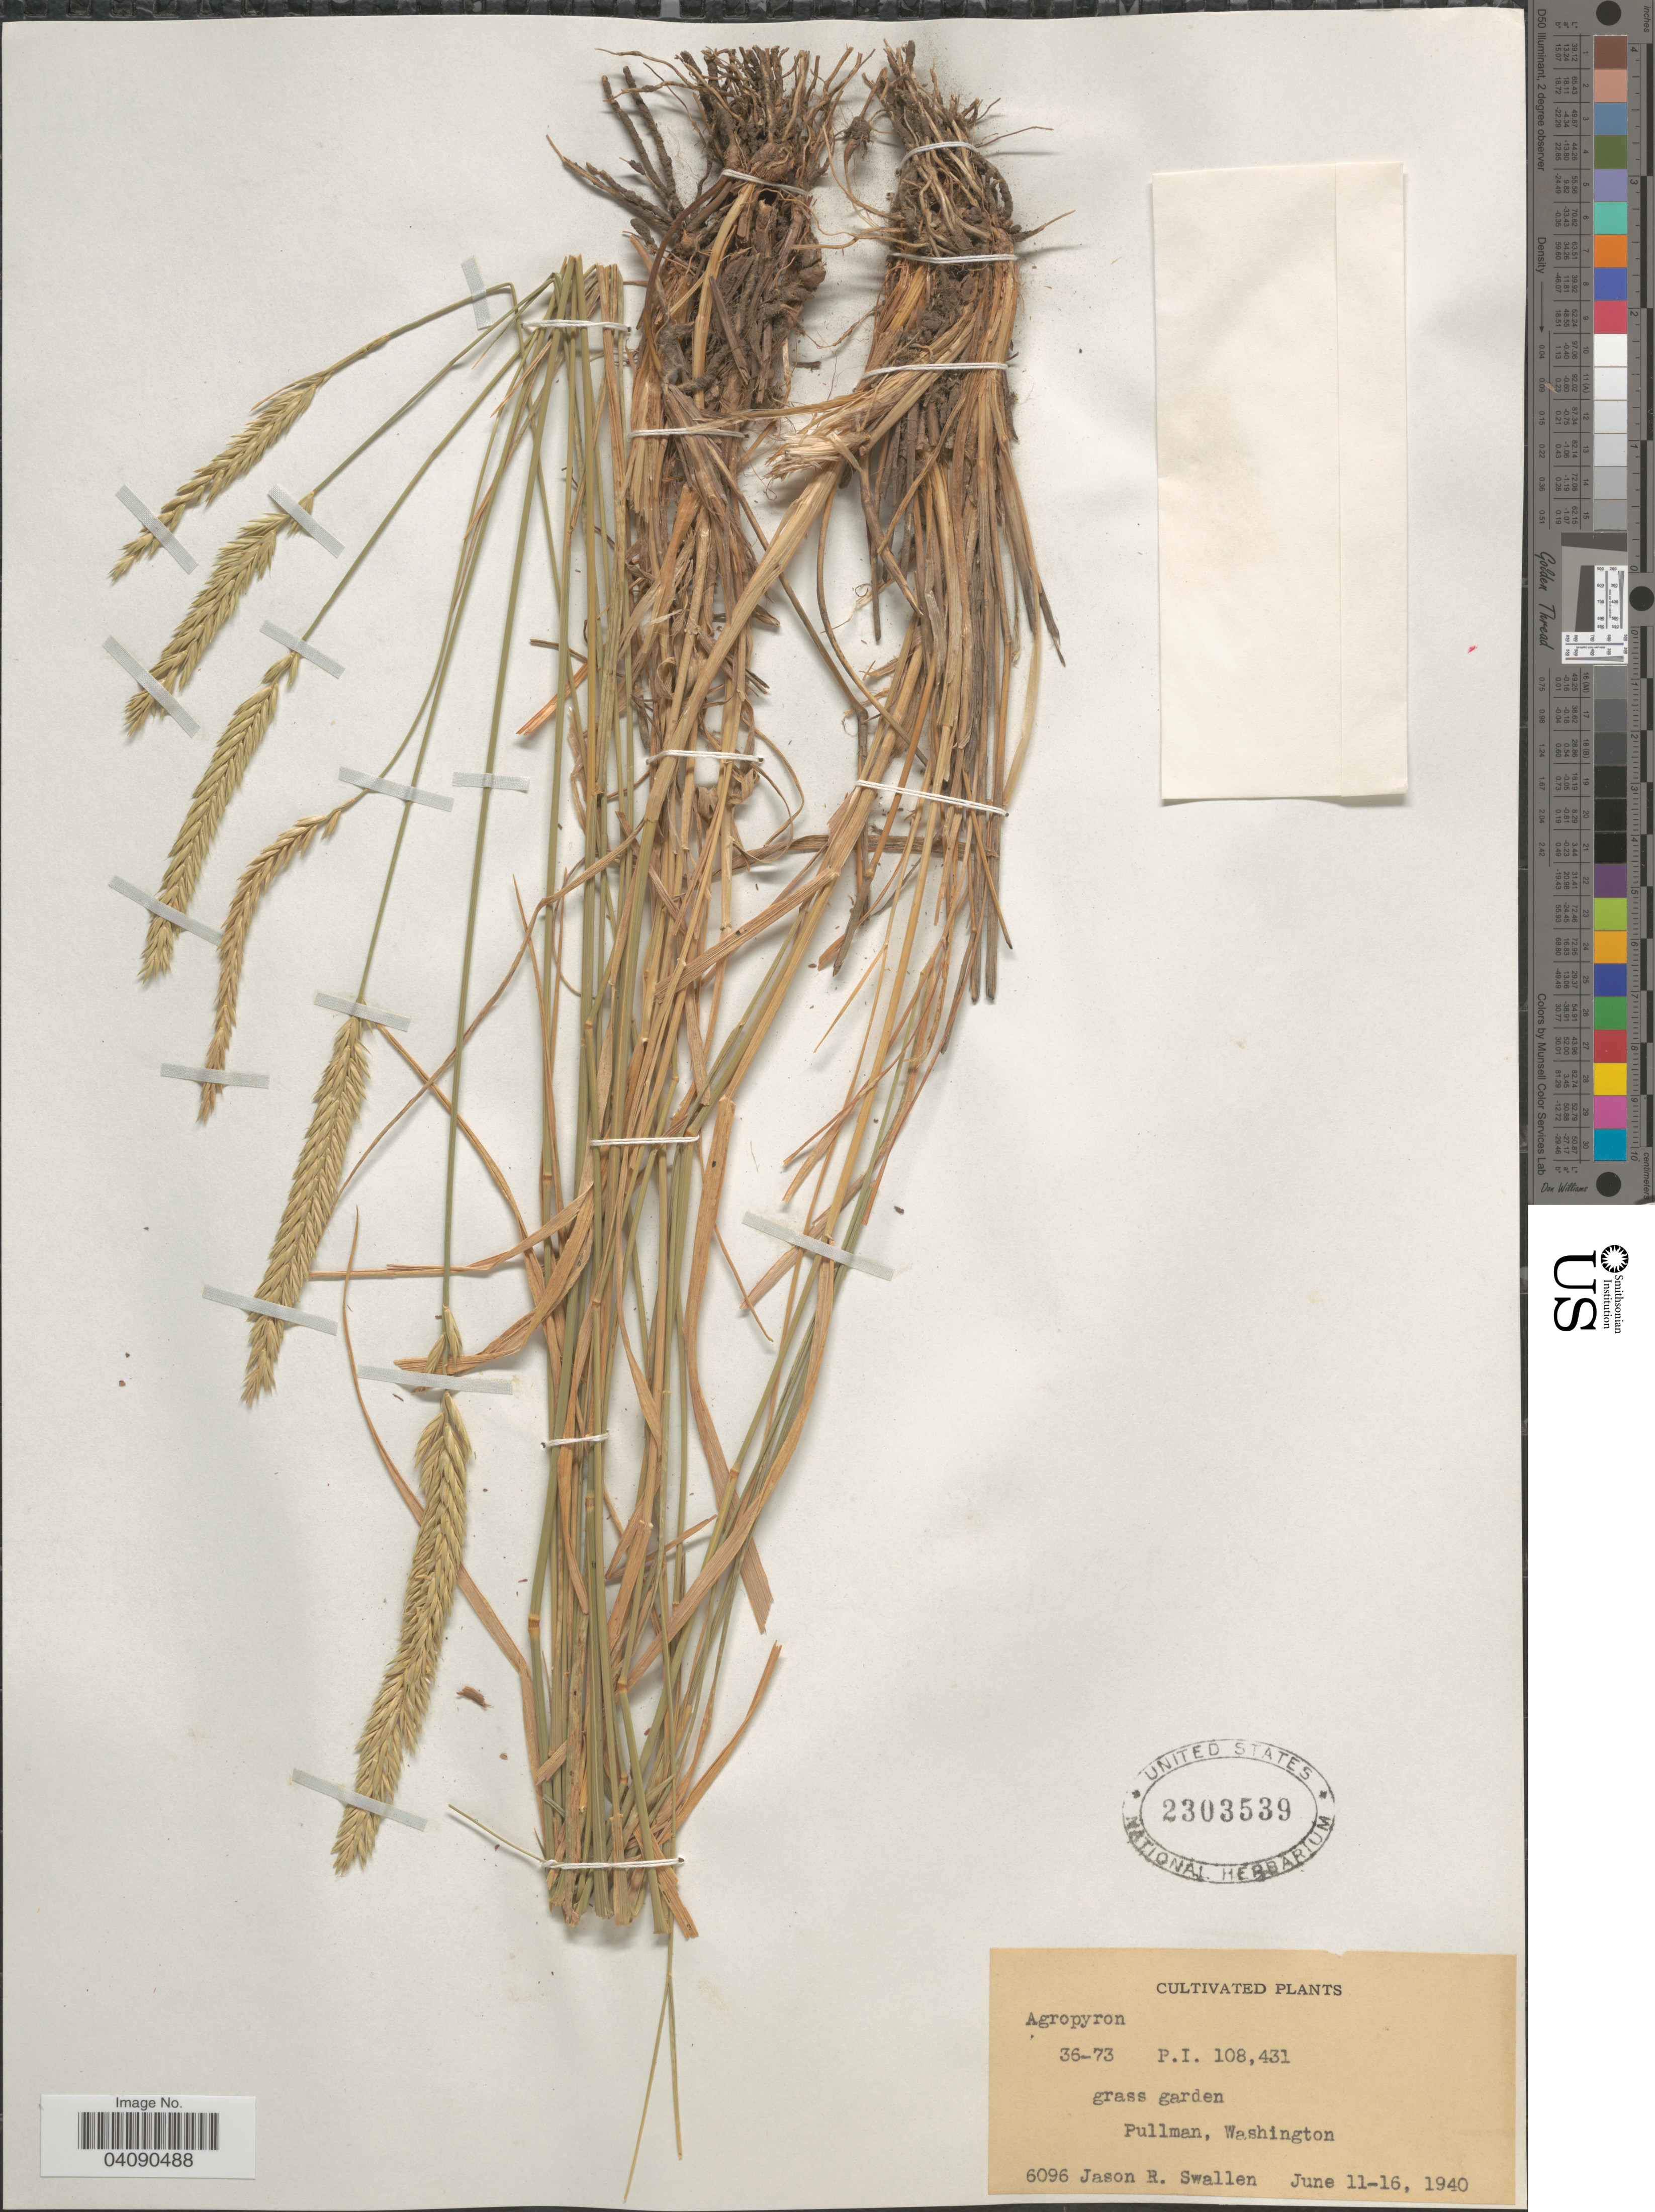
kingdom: Plantae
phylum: Tracheophyta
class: Liliopsida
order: Poales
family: Poaceae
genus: Agropyron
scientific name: Agropyron sp.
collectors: J. R. Swallen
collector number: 6096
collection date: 1940-06-11/1940-06-16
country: United States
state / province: Washington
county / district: Whitman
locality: Grass garden. Pullman.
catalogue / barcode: US 2303539